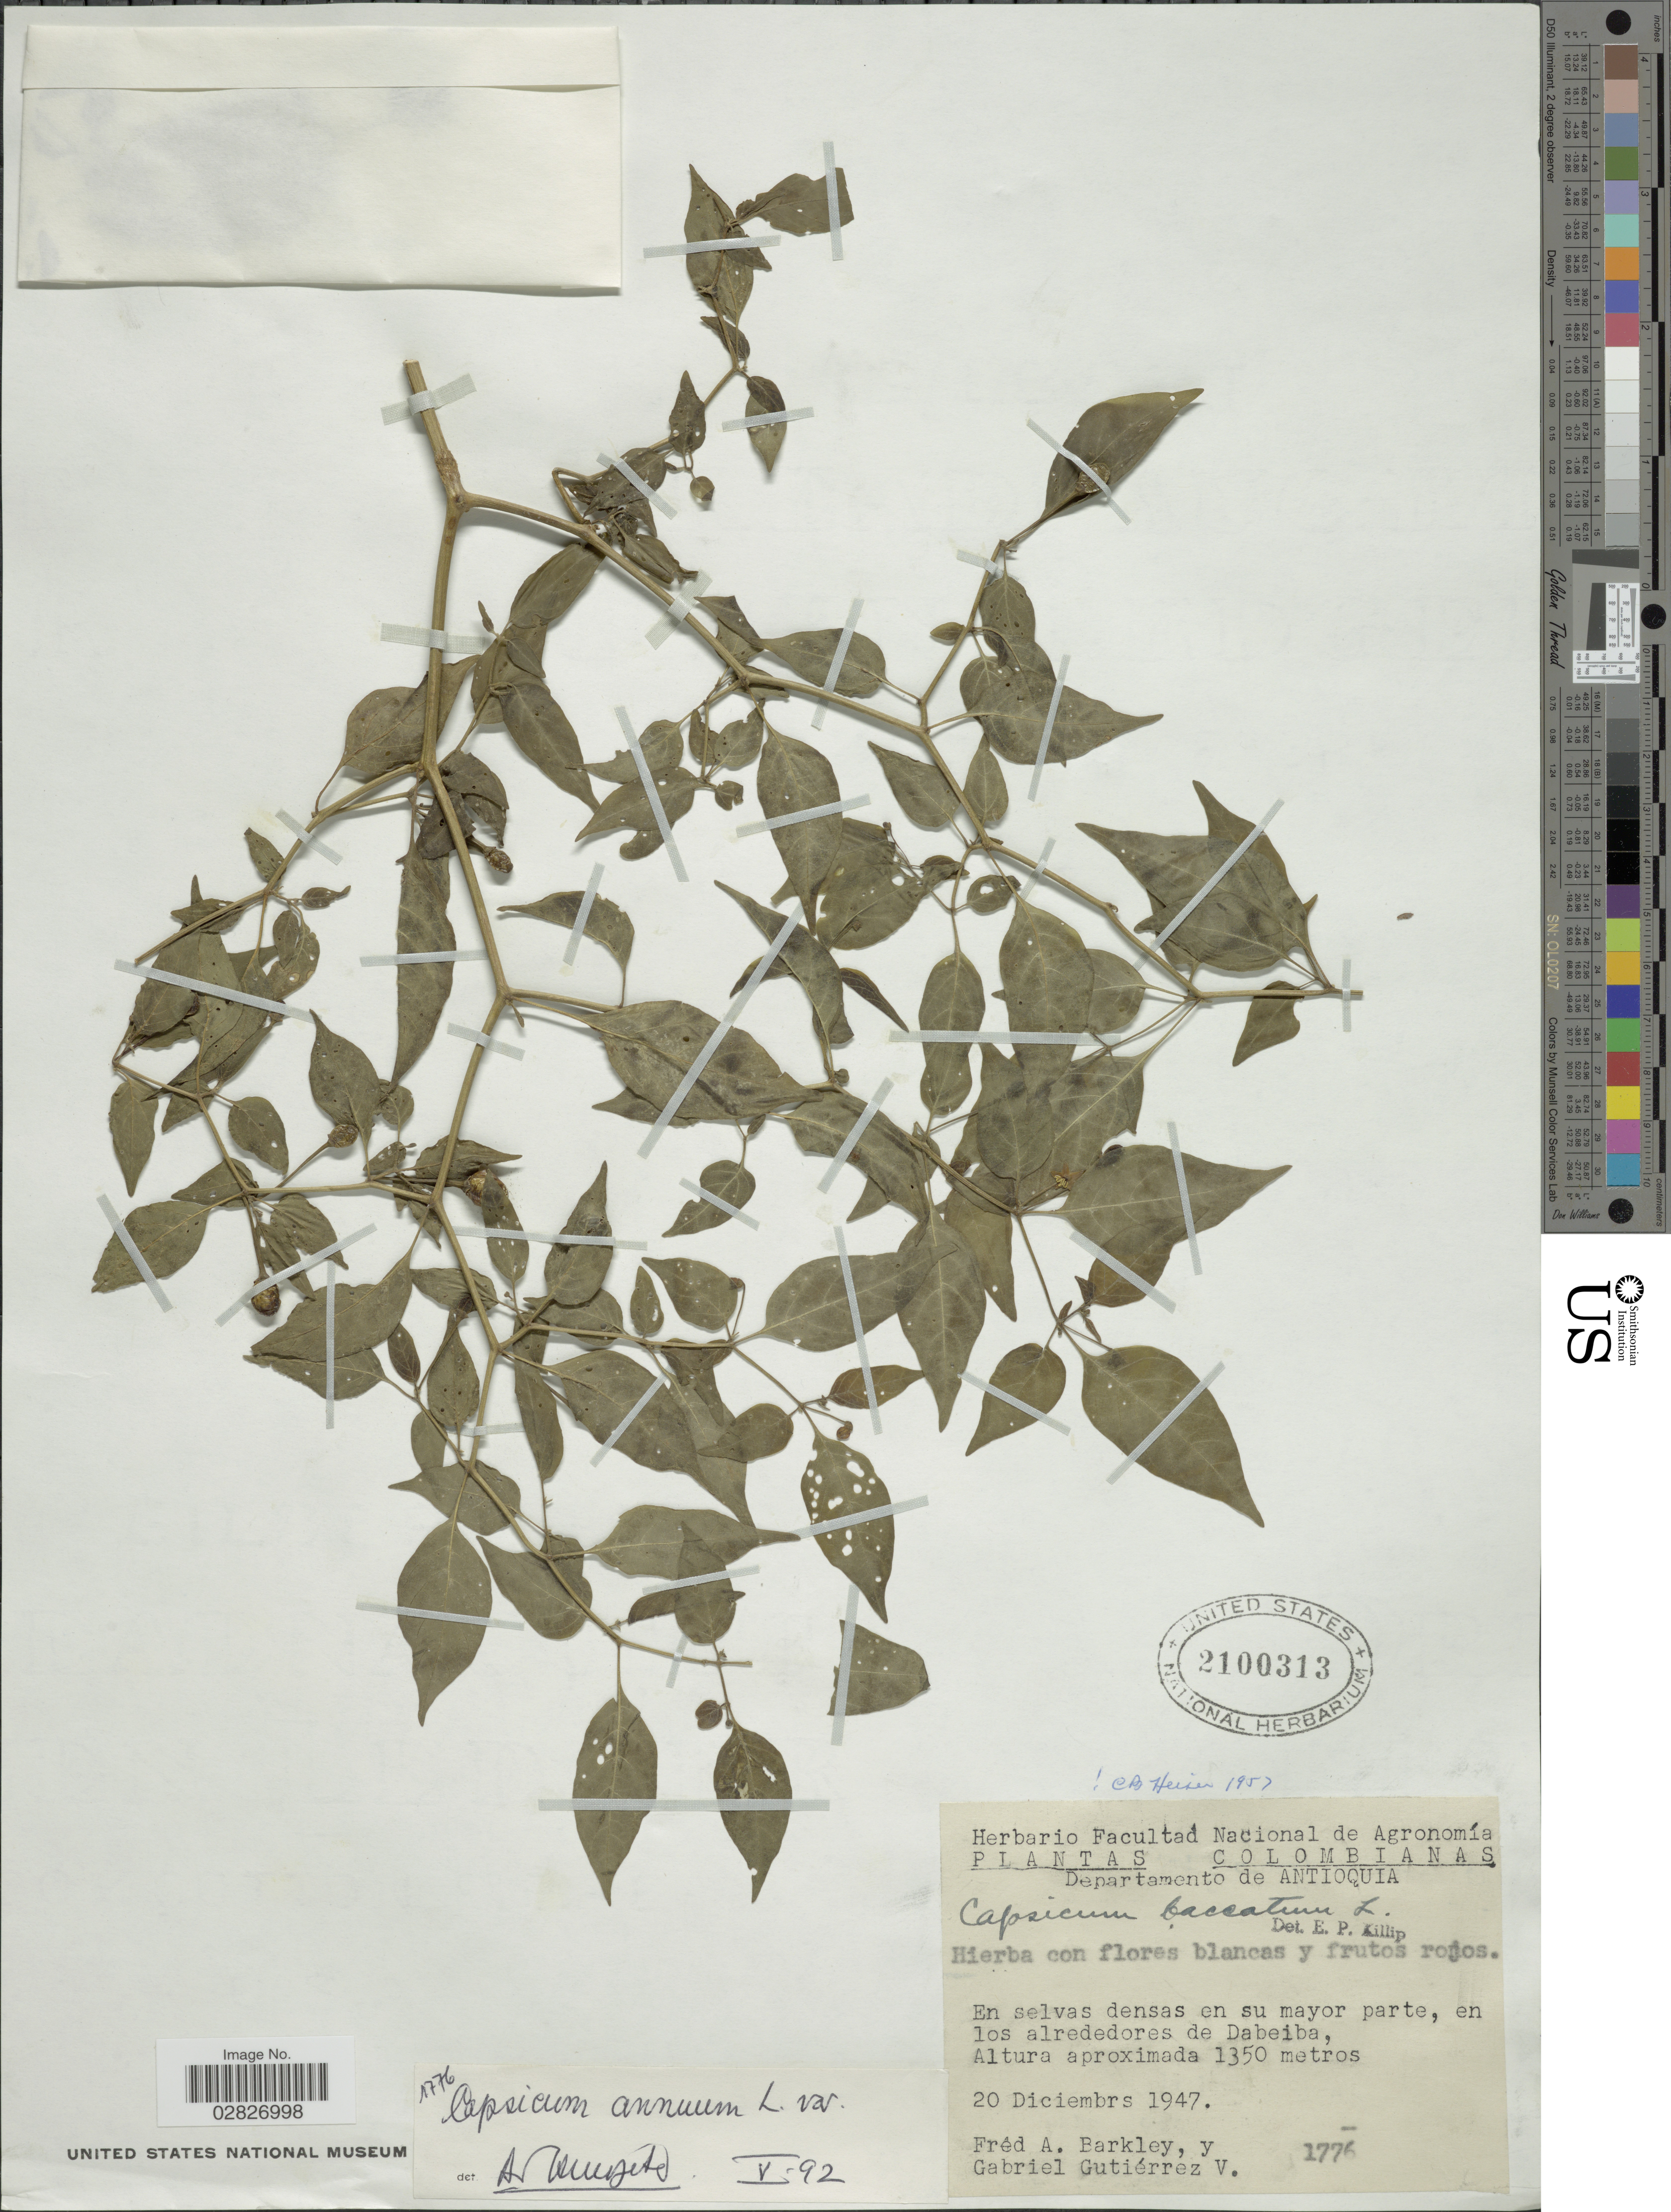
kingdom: Plantae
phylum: Tracheophyta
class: Magnoliopsida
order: Solanales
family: Solanaceae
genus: Capsicum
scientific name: Capsicum annuum 'Habanero'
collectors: F. A. Barkley & G. Gutiérrez V.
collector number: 1776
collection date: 1947-12-20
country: Colombia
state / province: Antioquia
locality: Departamento de Antioquia, En selvas densas en su mayor parte, en los alrededores de Dabeiba.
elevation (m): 1350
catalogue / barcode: US 2100313